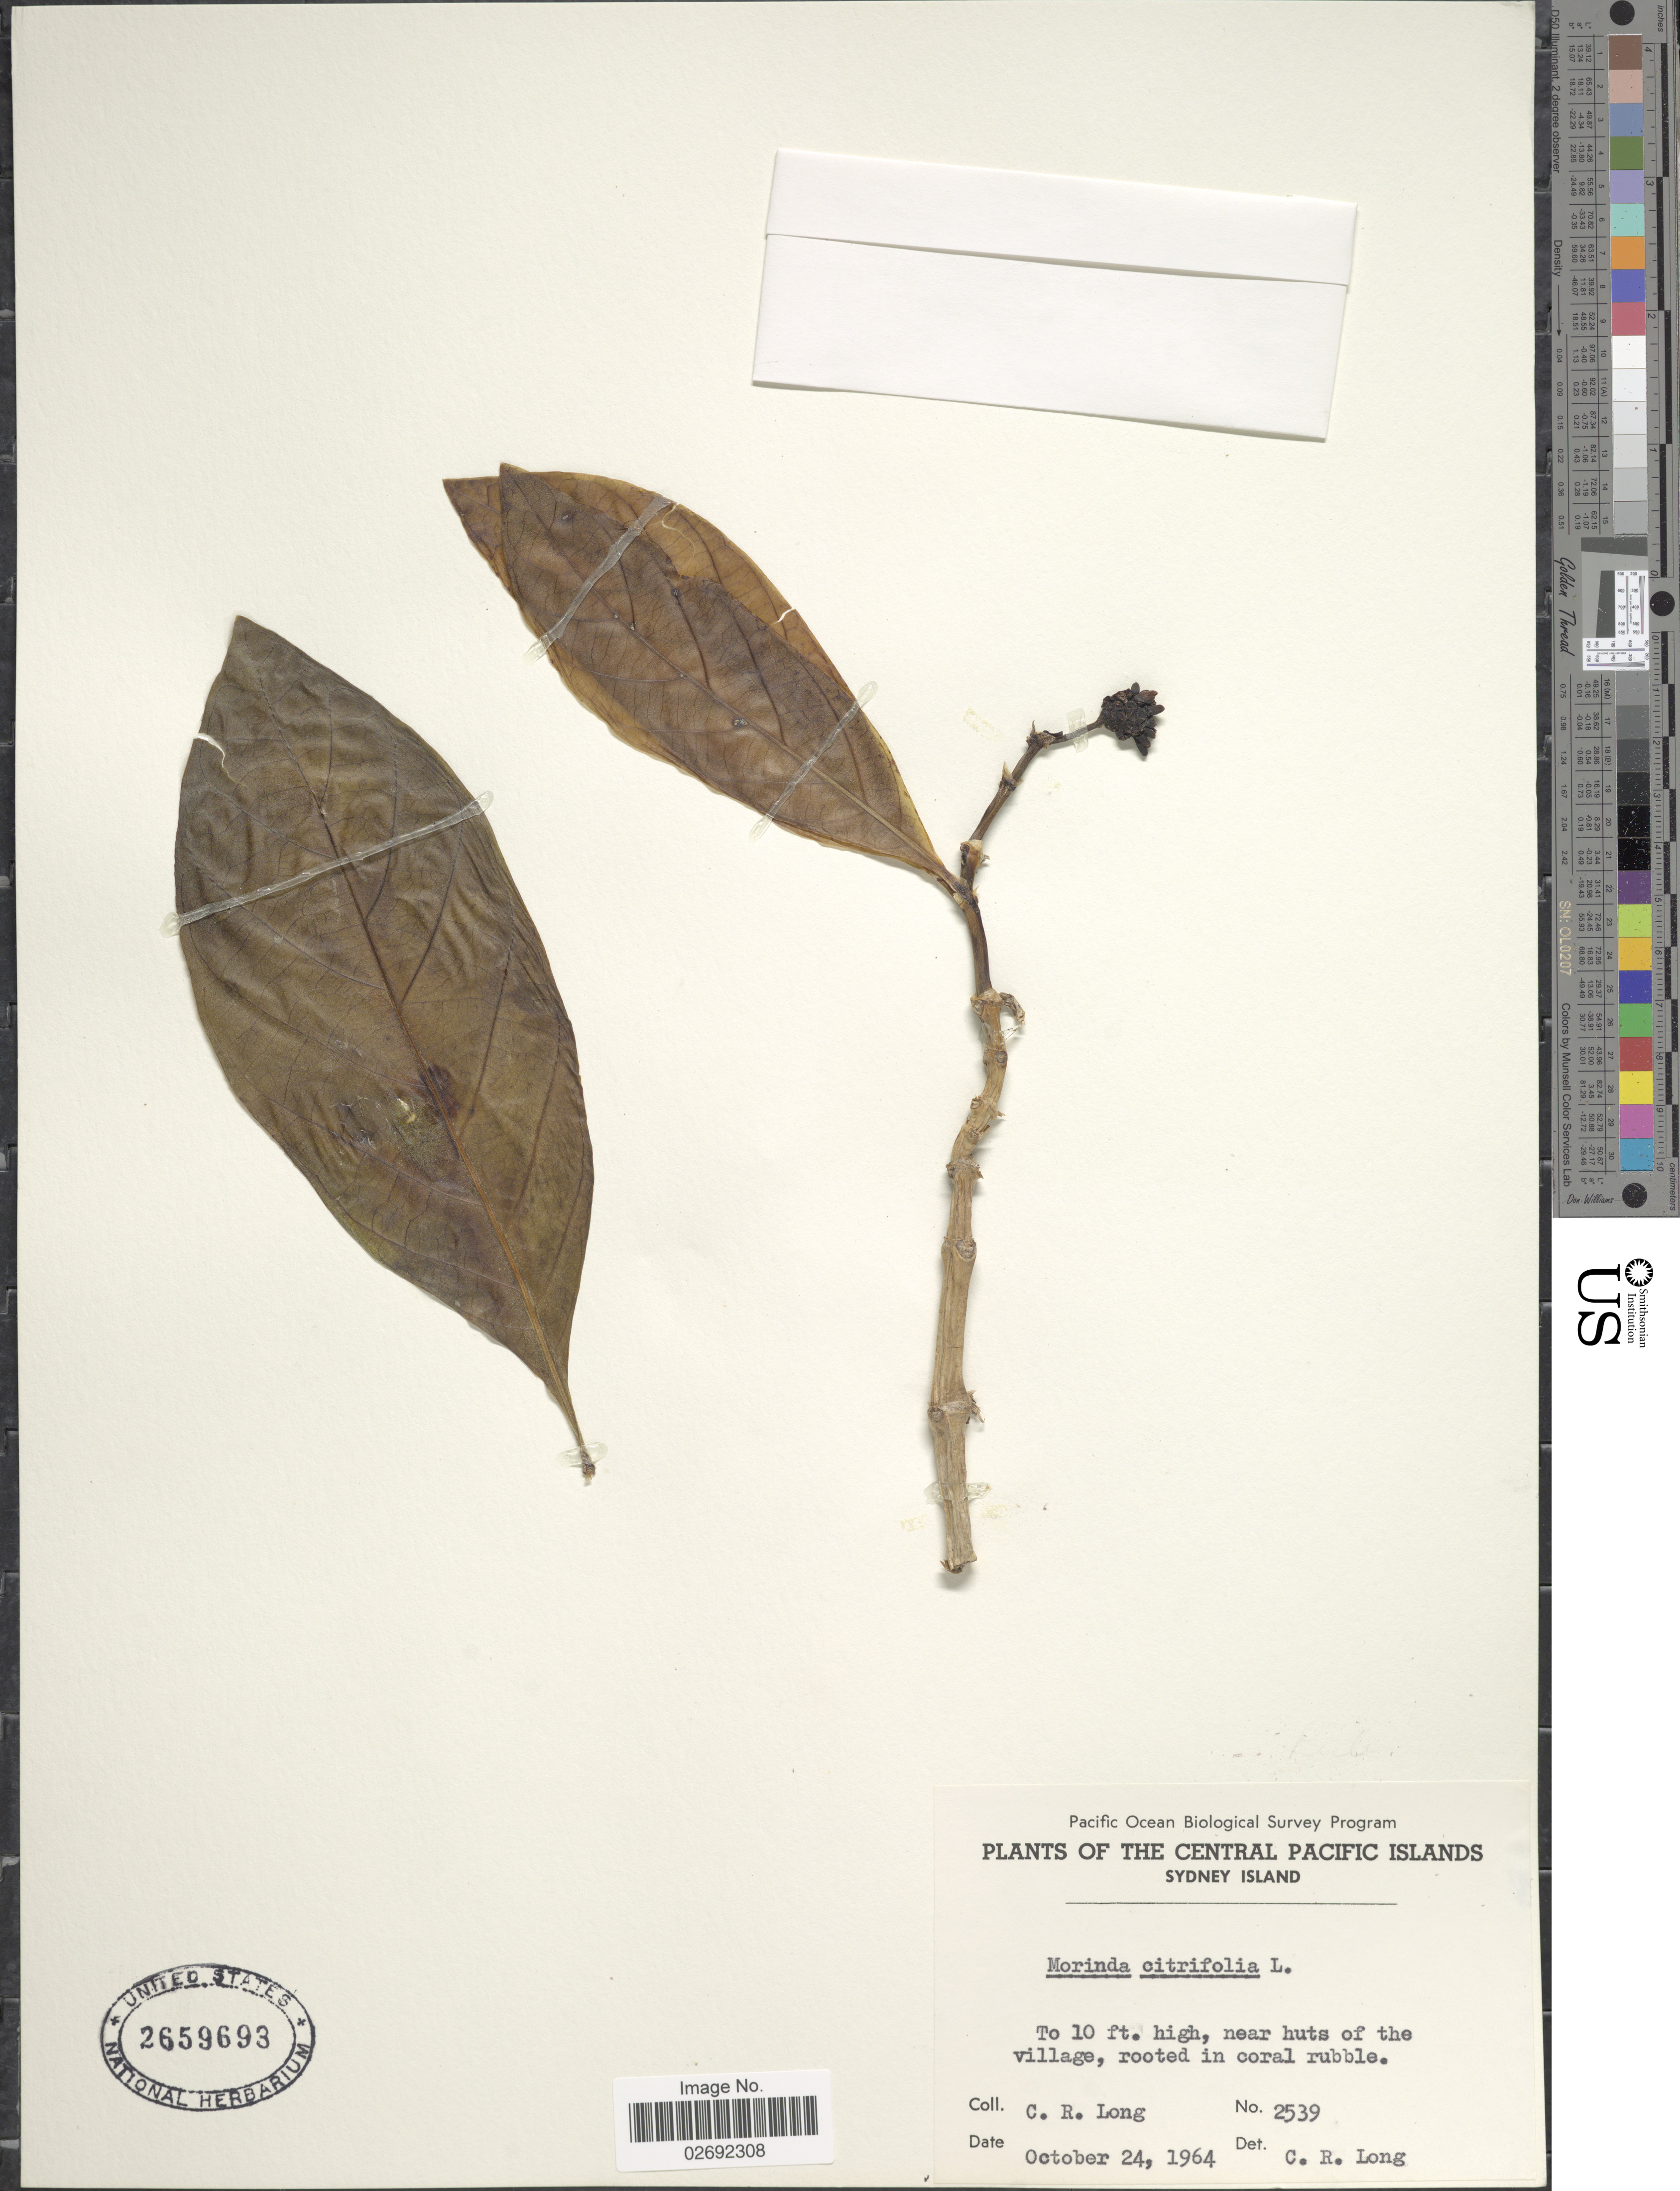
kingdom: Plantae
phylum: Tracheophyta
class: Magnoliopsida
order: Gentianales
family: Rubiaceae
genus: Morinda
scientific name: Morinda citrifolia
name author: L.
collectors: C. R. Long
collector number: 2539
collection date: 1964-10-24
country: Kiribati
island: Manra [Sydney] Island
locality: Central Pacific Islands. Sydney Island. near huts of the village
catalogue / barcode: US 2659693